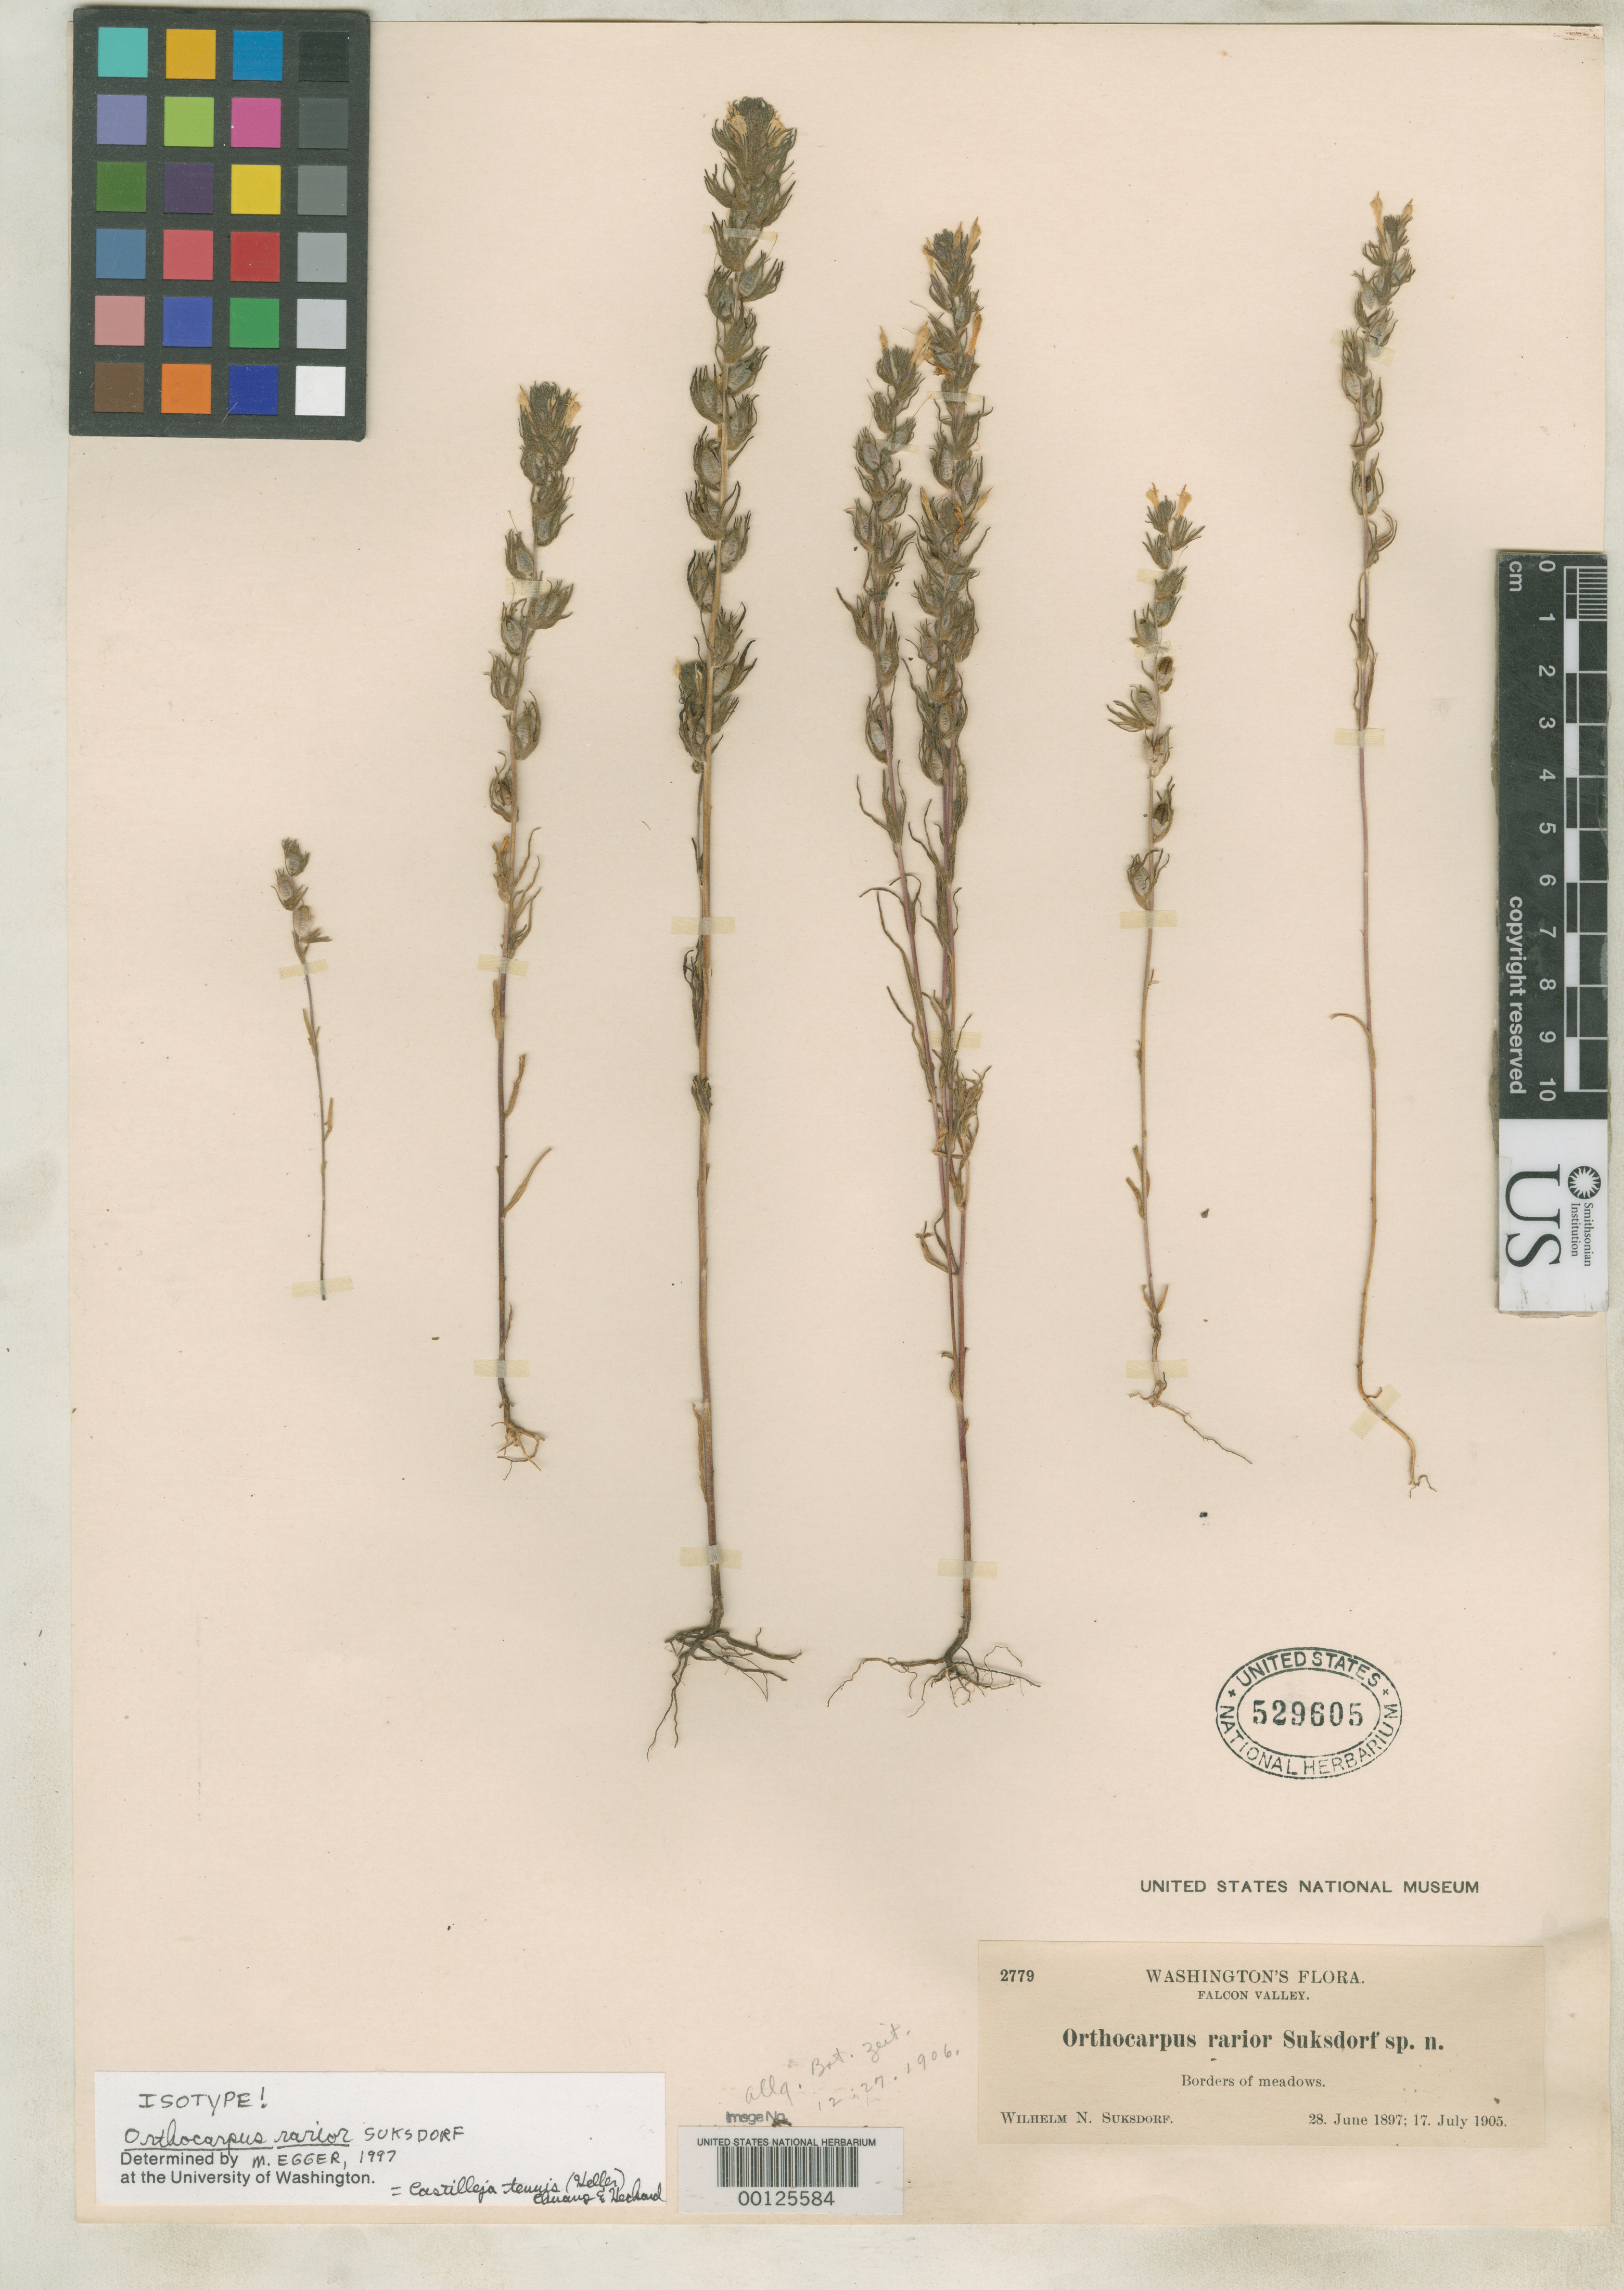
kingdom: Plantae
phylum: Tracheophyta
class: Magnoliopsida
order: Lamiales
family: Orobanchaceae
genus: Orthocarpus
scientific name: Orthocarpus rarior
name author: Suksd.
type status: Isotype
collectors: W. N. Suksdorf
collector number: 2779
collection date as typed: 28 Jun 1897 to 17 Jul 1905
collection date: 1897-06-28/1905-07-17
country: United States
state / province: Washington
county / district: Klickitat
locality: Falcon Valley.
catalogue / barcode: US 529605